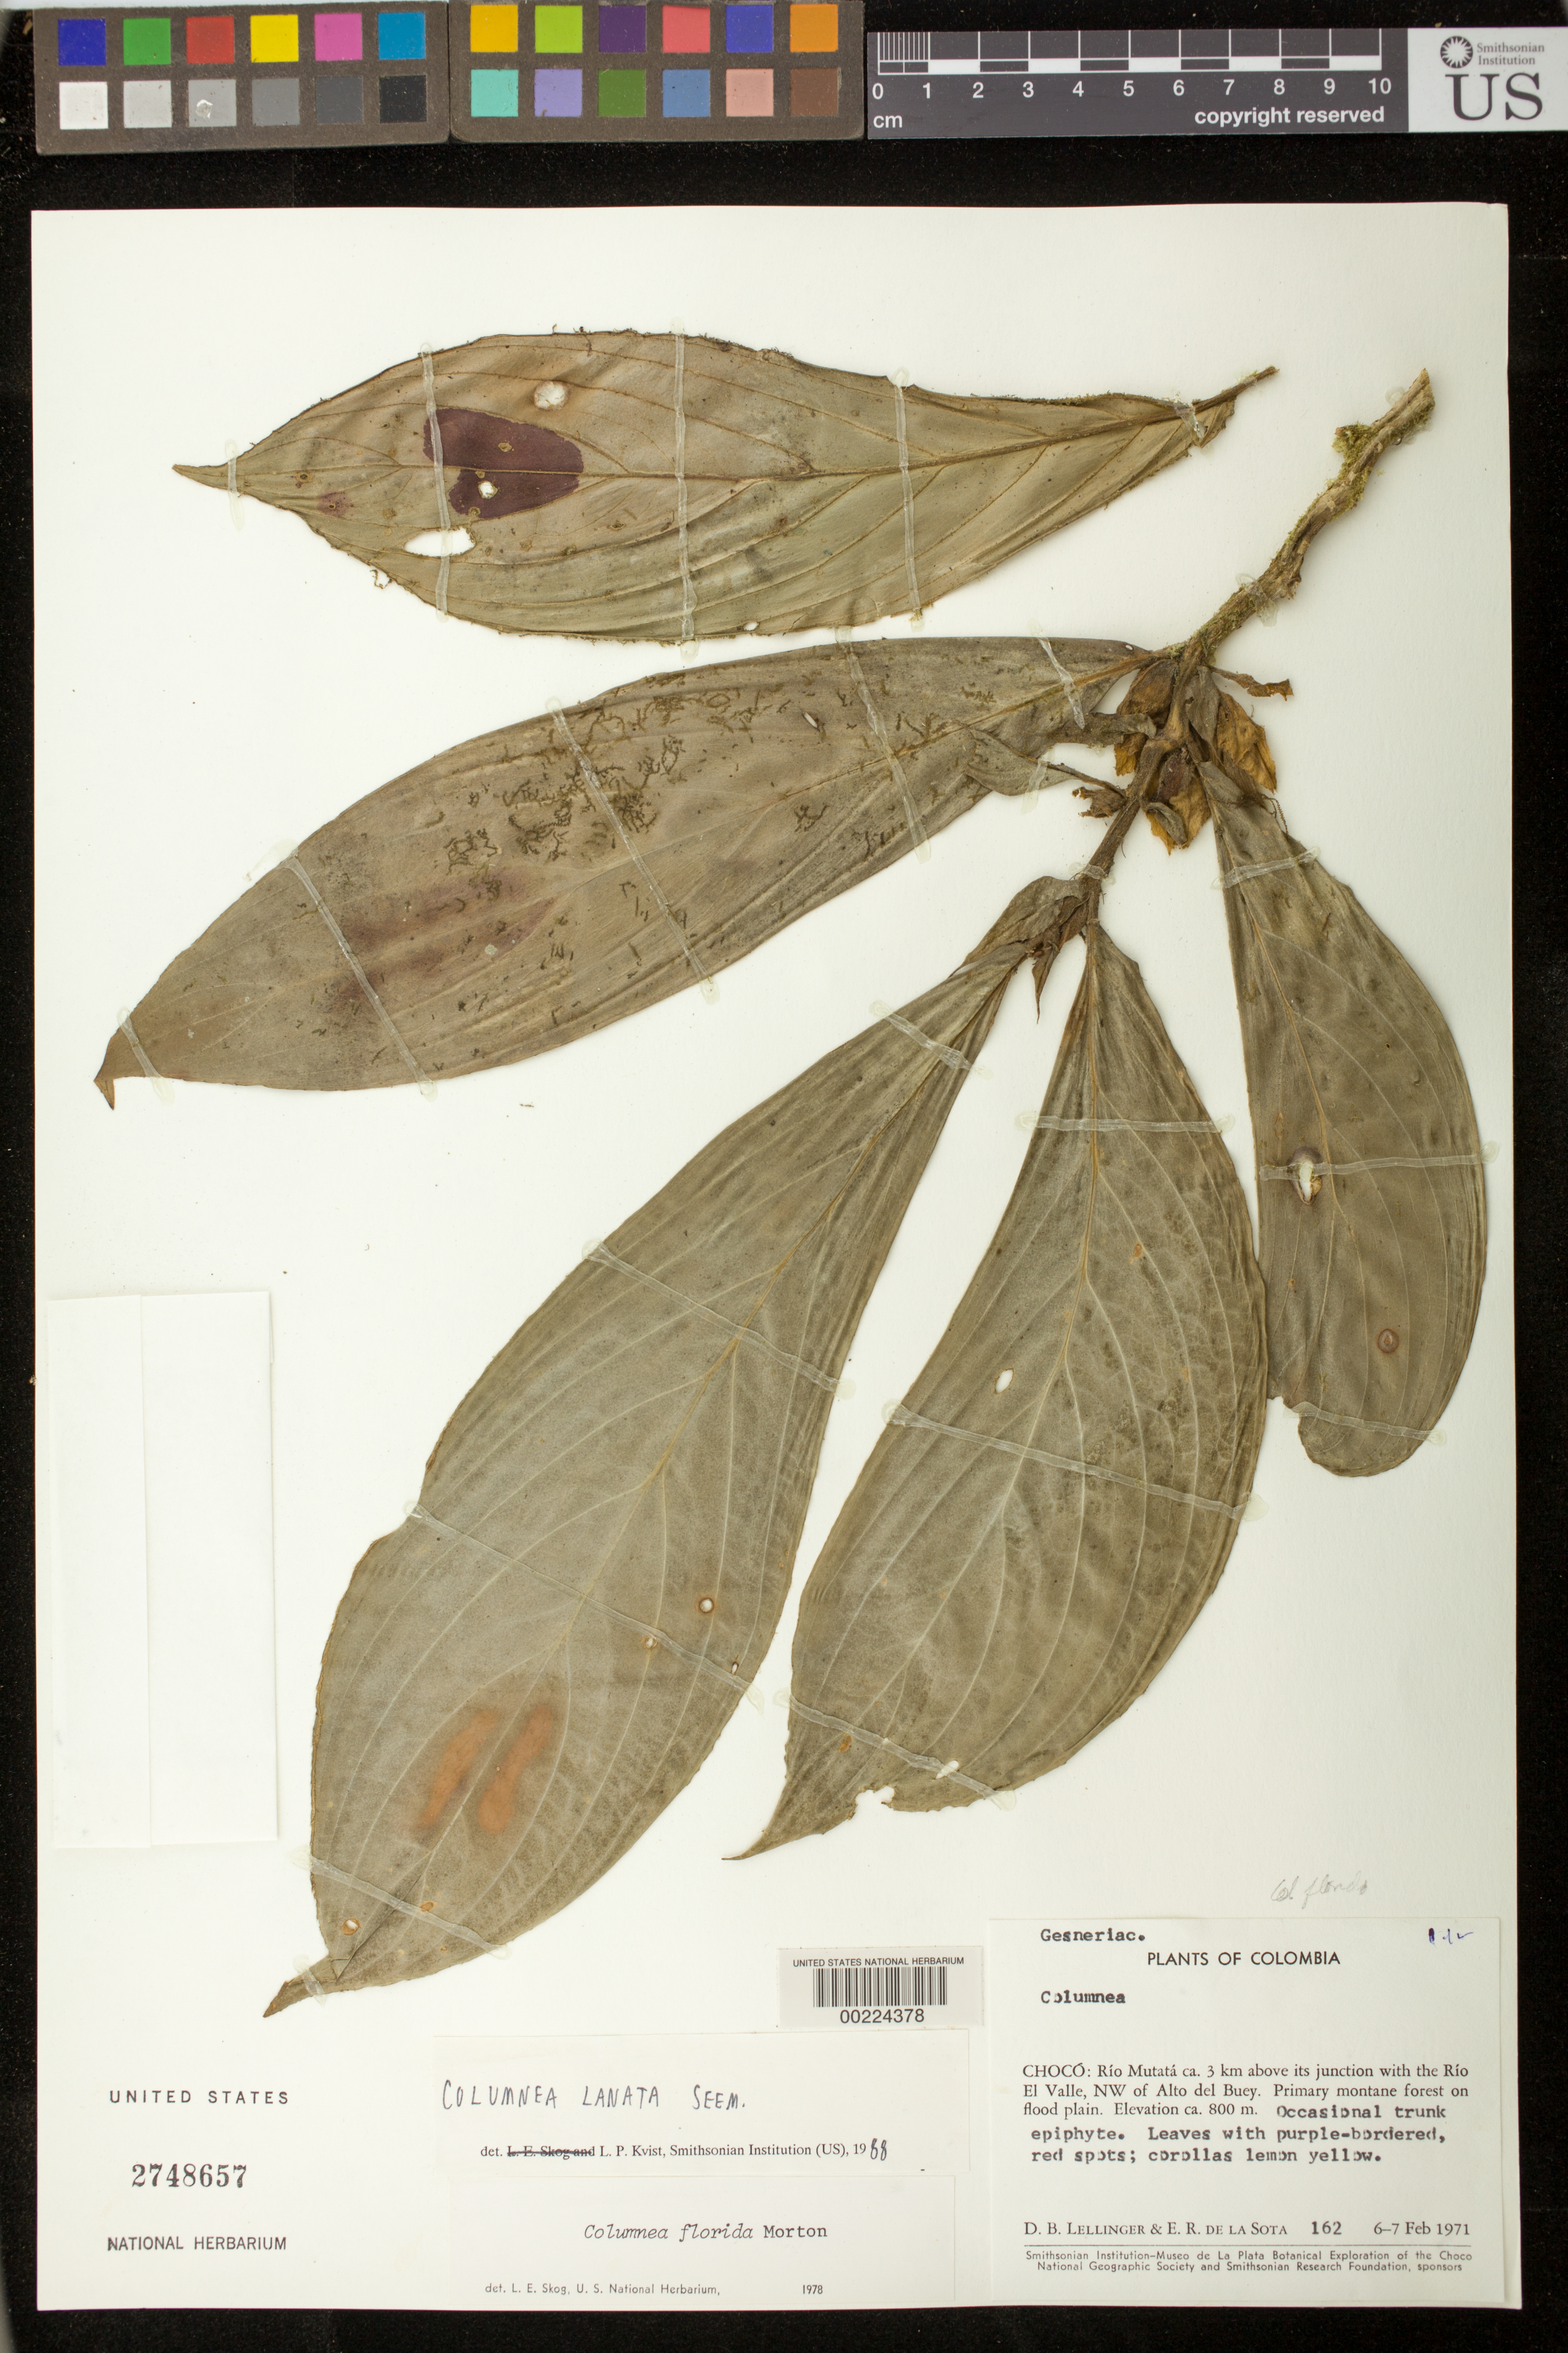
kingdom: Plantae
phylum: Tracheophyta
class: Magnoliopsida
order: Lamiales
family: Gesneriaceae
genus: Columnea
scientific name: Columnea lanata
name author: (Seem.) Kuntze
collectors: D. B. Lellinger & E. R. de la Sota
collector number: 162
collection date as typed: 6-7 Feb 1971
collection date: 1971-02-06/1971-02-07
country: Colombia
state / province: Chocó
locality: Rio Mutata ca 3 km above its junction with the Rio El Valle, NW of Alto del Buey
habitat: Primary montane forest on flood plain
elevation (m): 800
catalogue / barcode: US 2748657